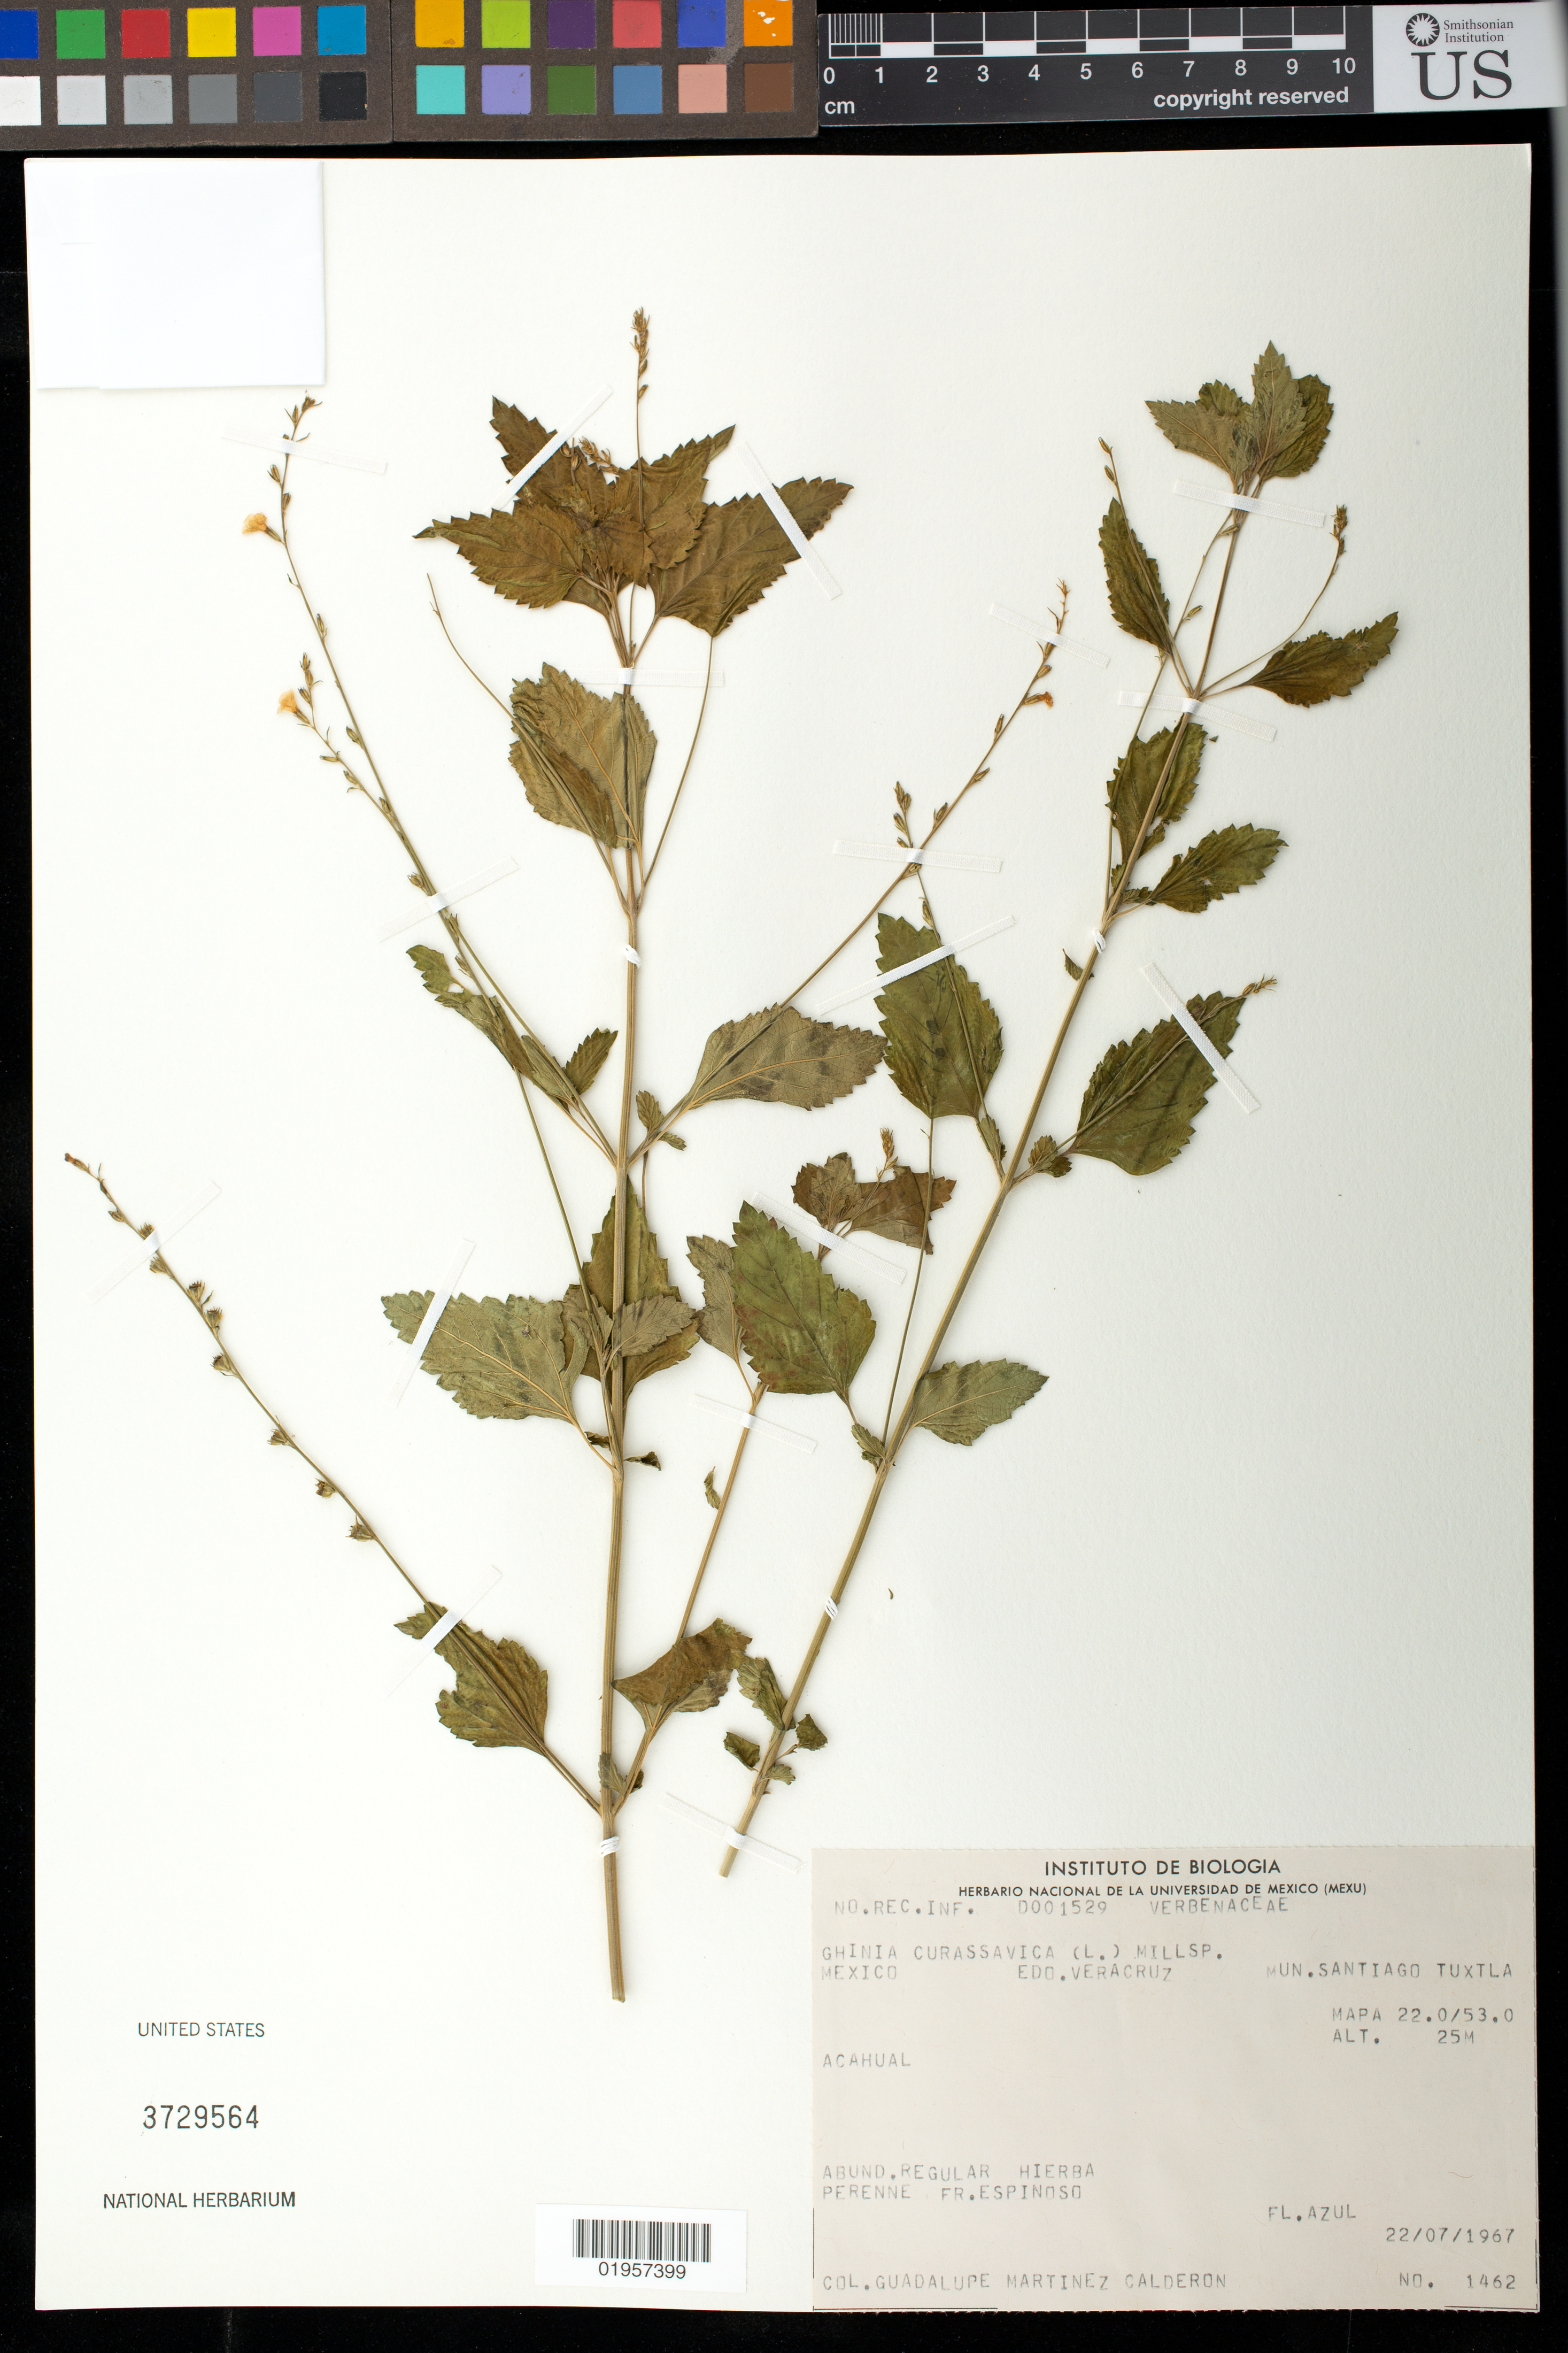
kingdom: Plantae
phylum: Tracheophyta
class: Magnoliopsida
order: Lamiales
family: Verbenaceae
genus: Tamonea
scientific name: Tamonea curassavica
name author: (L.) Pers.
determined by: Strong, Mark T., (BOT), Smithsonian Institution - National Museum of Natural History (UNITED STATES)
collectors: G. Martínez Calderón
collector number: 1462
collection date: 1967-07-22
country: Mexico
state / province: Veracruz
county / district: Santiago Tuxtla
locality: Acahual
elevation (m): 25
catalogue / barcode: US 3729564